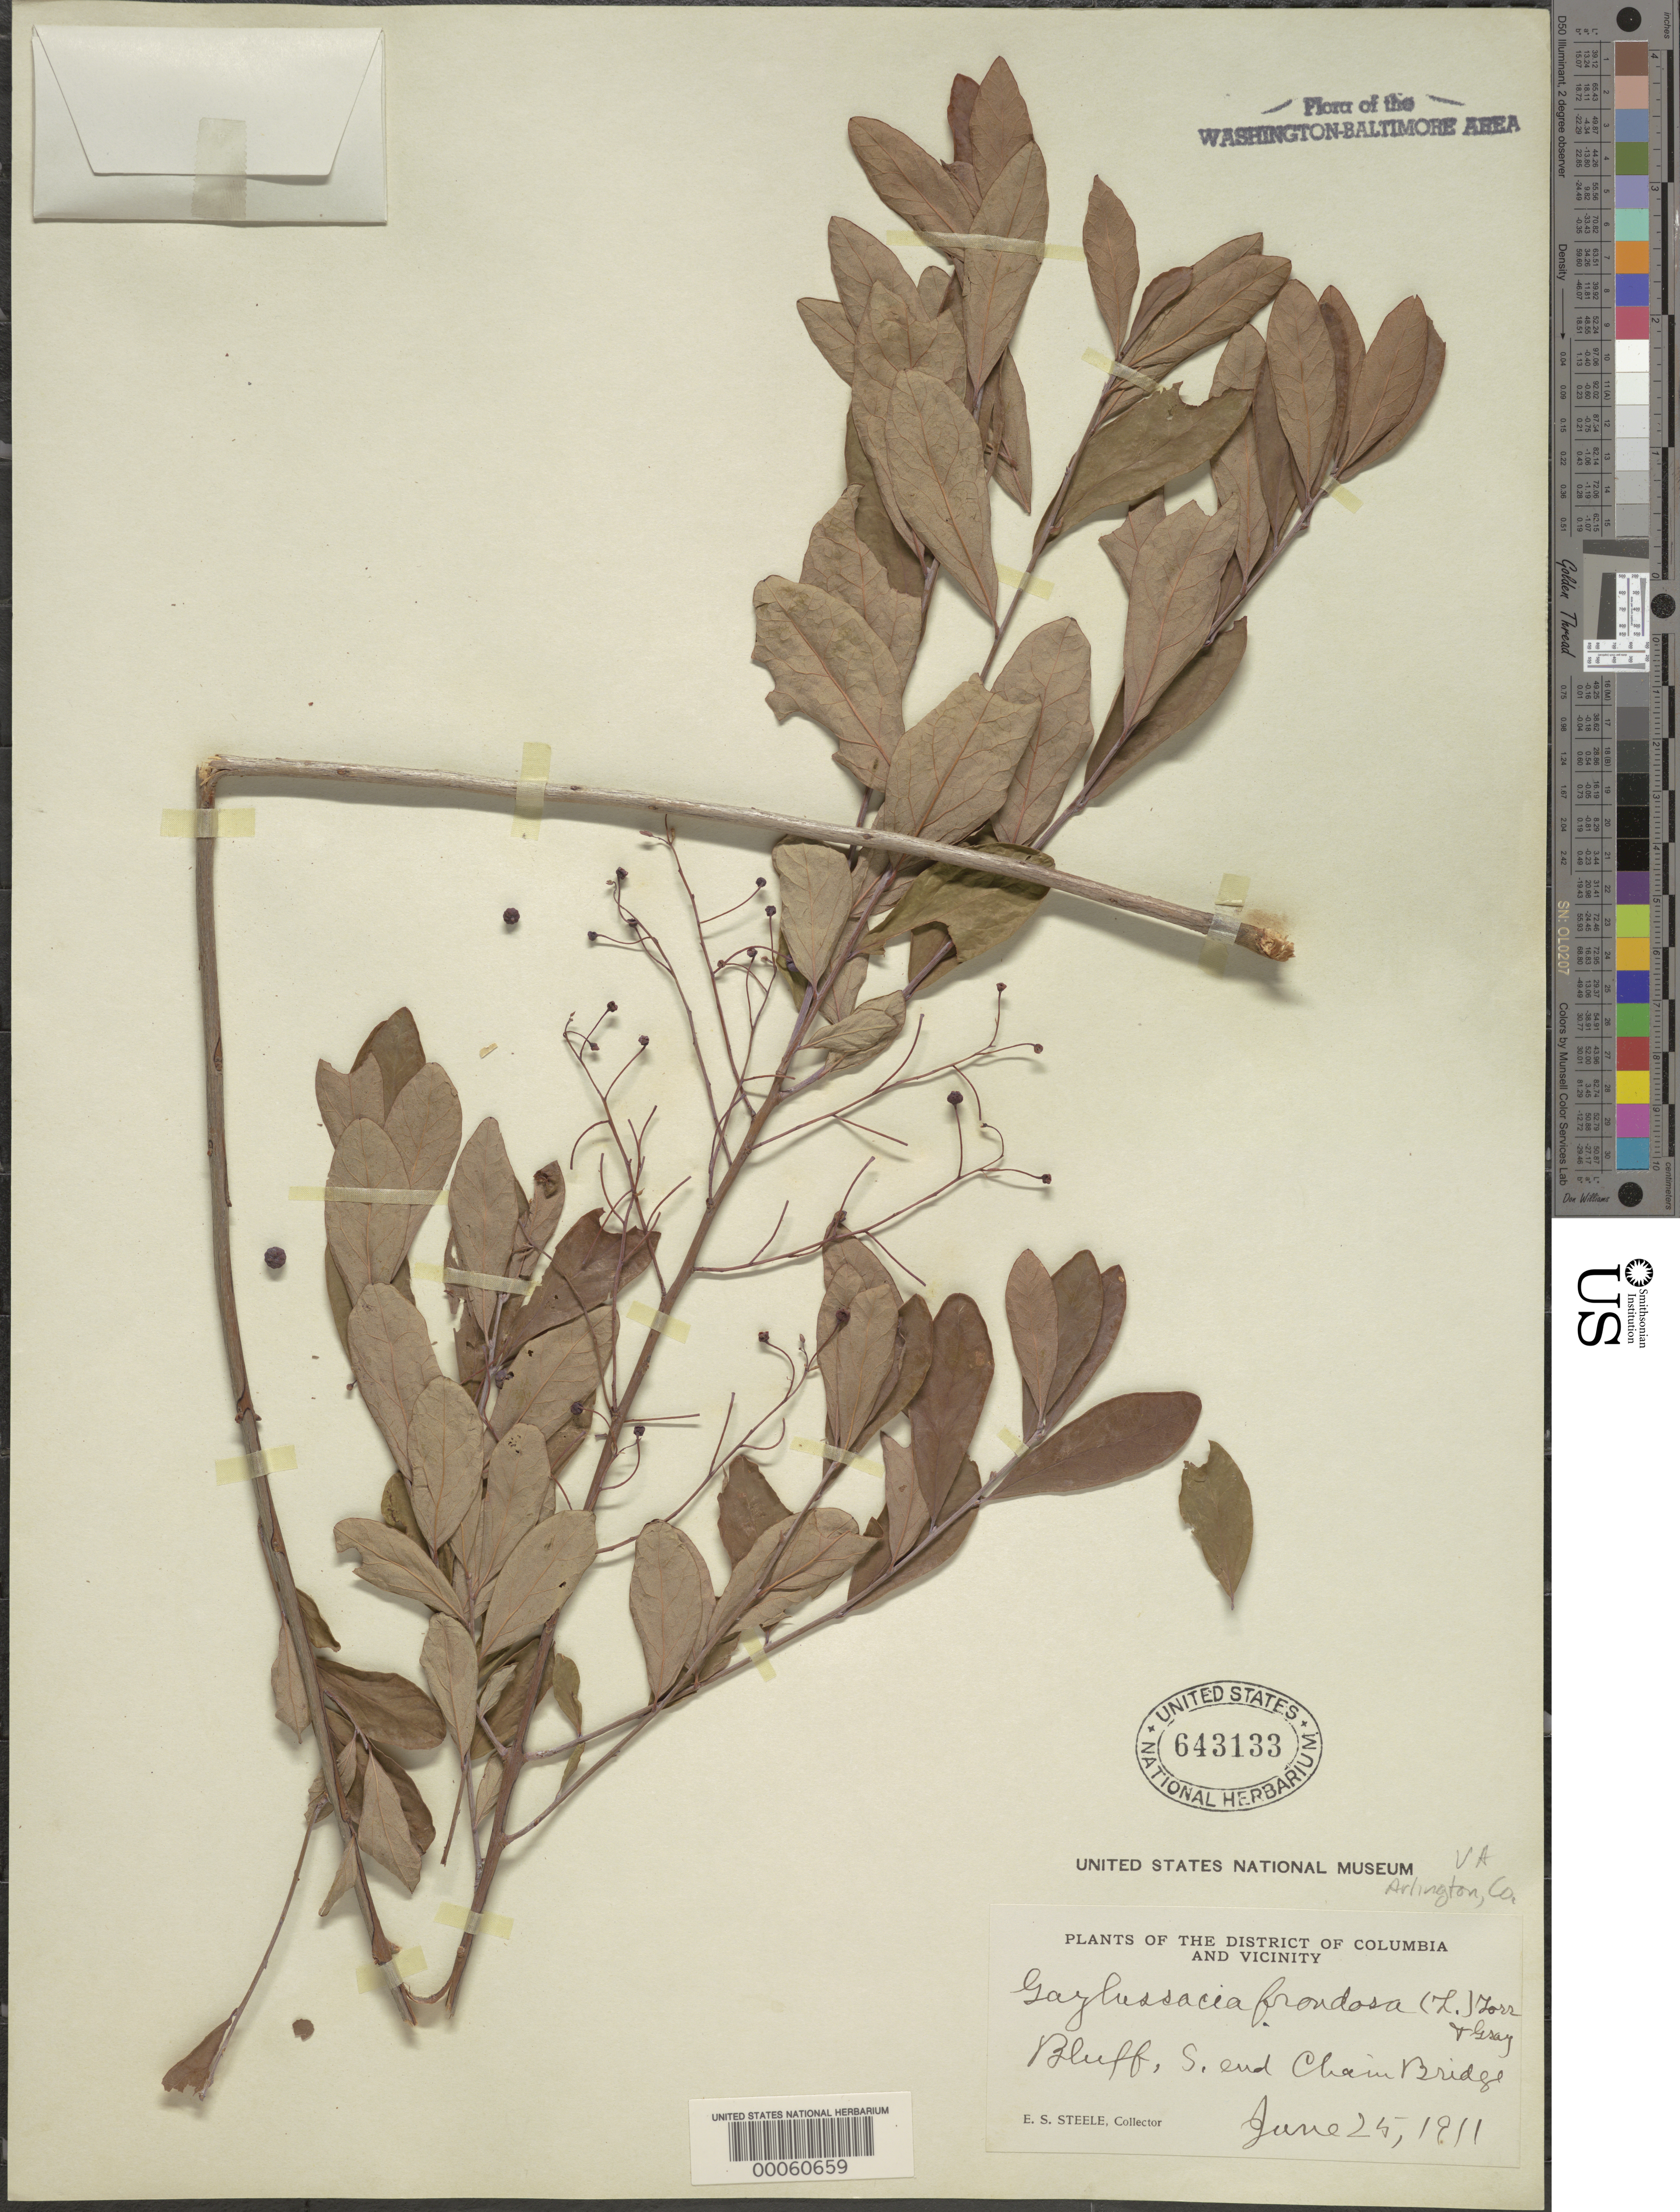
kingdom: Plantae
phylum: Tracheophyta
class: Magnoliopsida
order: Ericales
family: Ericaceae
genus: Gaylussacia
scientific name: Gaylussacia frondosa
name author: (L.) Torr. & A. Gray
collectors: P. C. Standley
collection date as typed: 27 May 1915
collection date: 1915-05-27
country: United States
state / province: Maryland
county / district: Prince George's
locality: Hyattsville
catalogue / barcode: US 895133